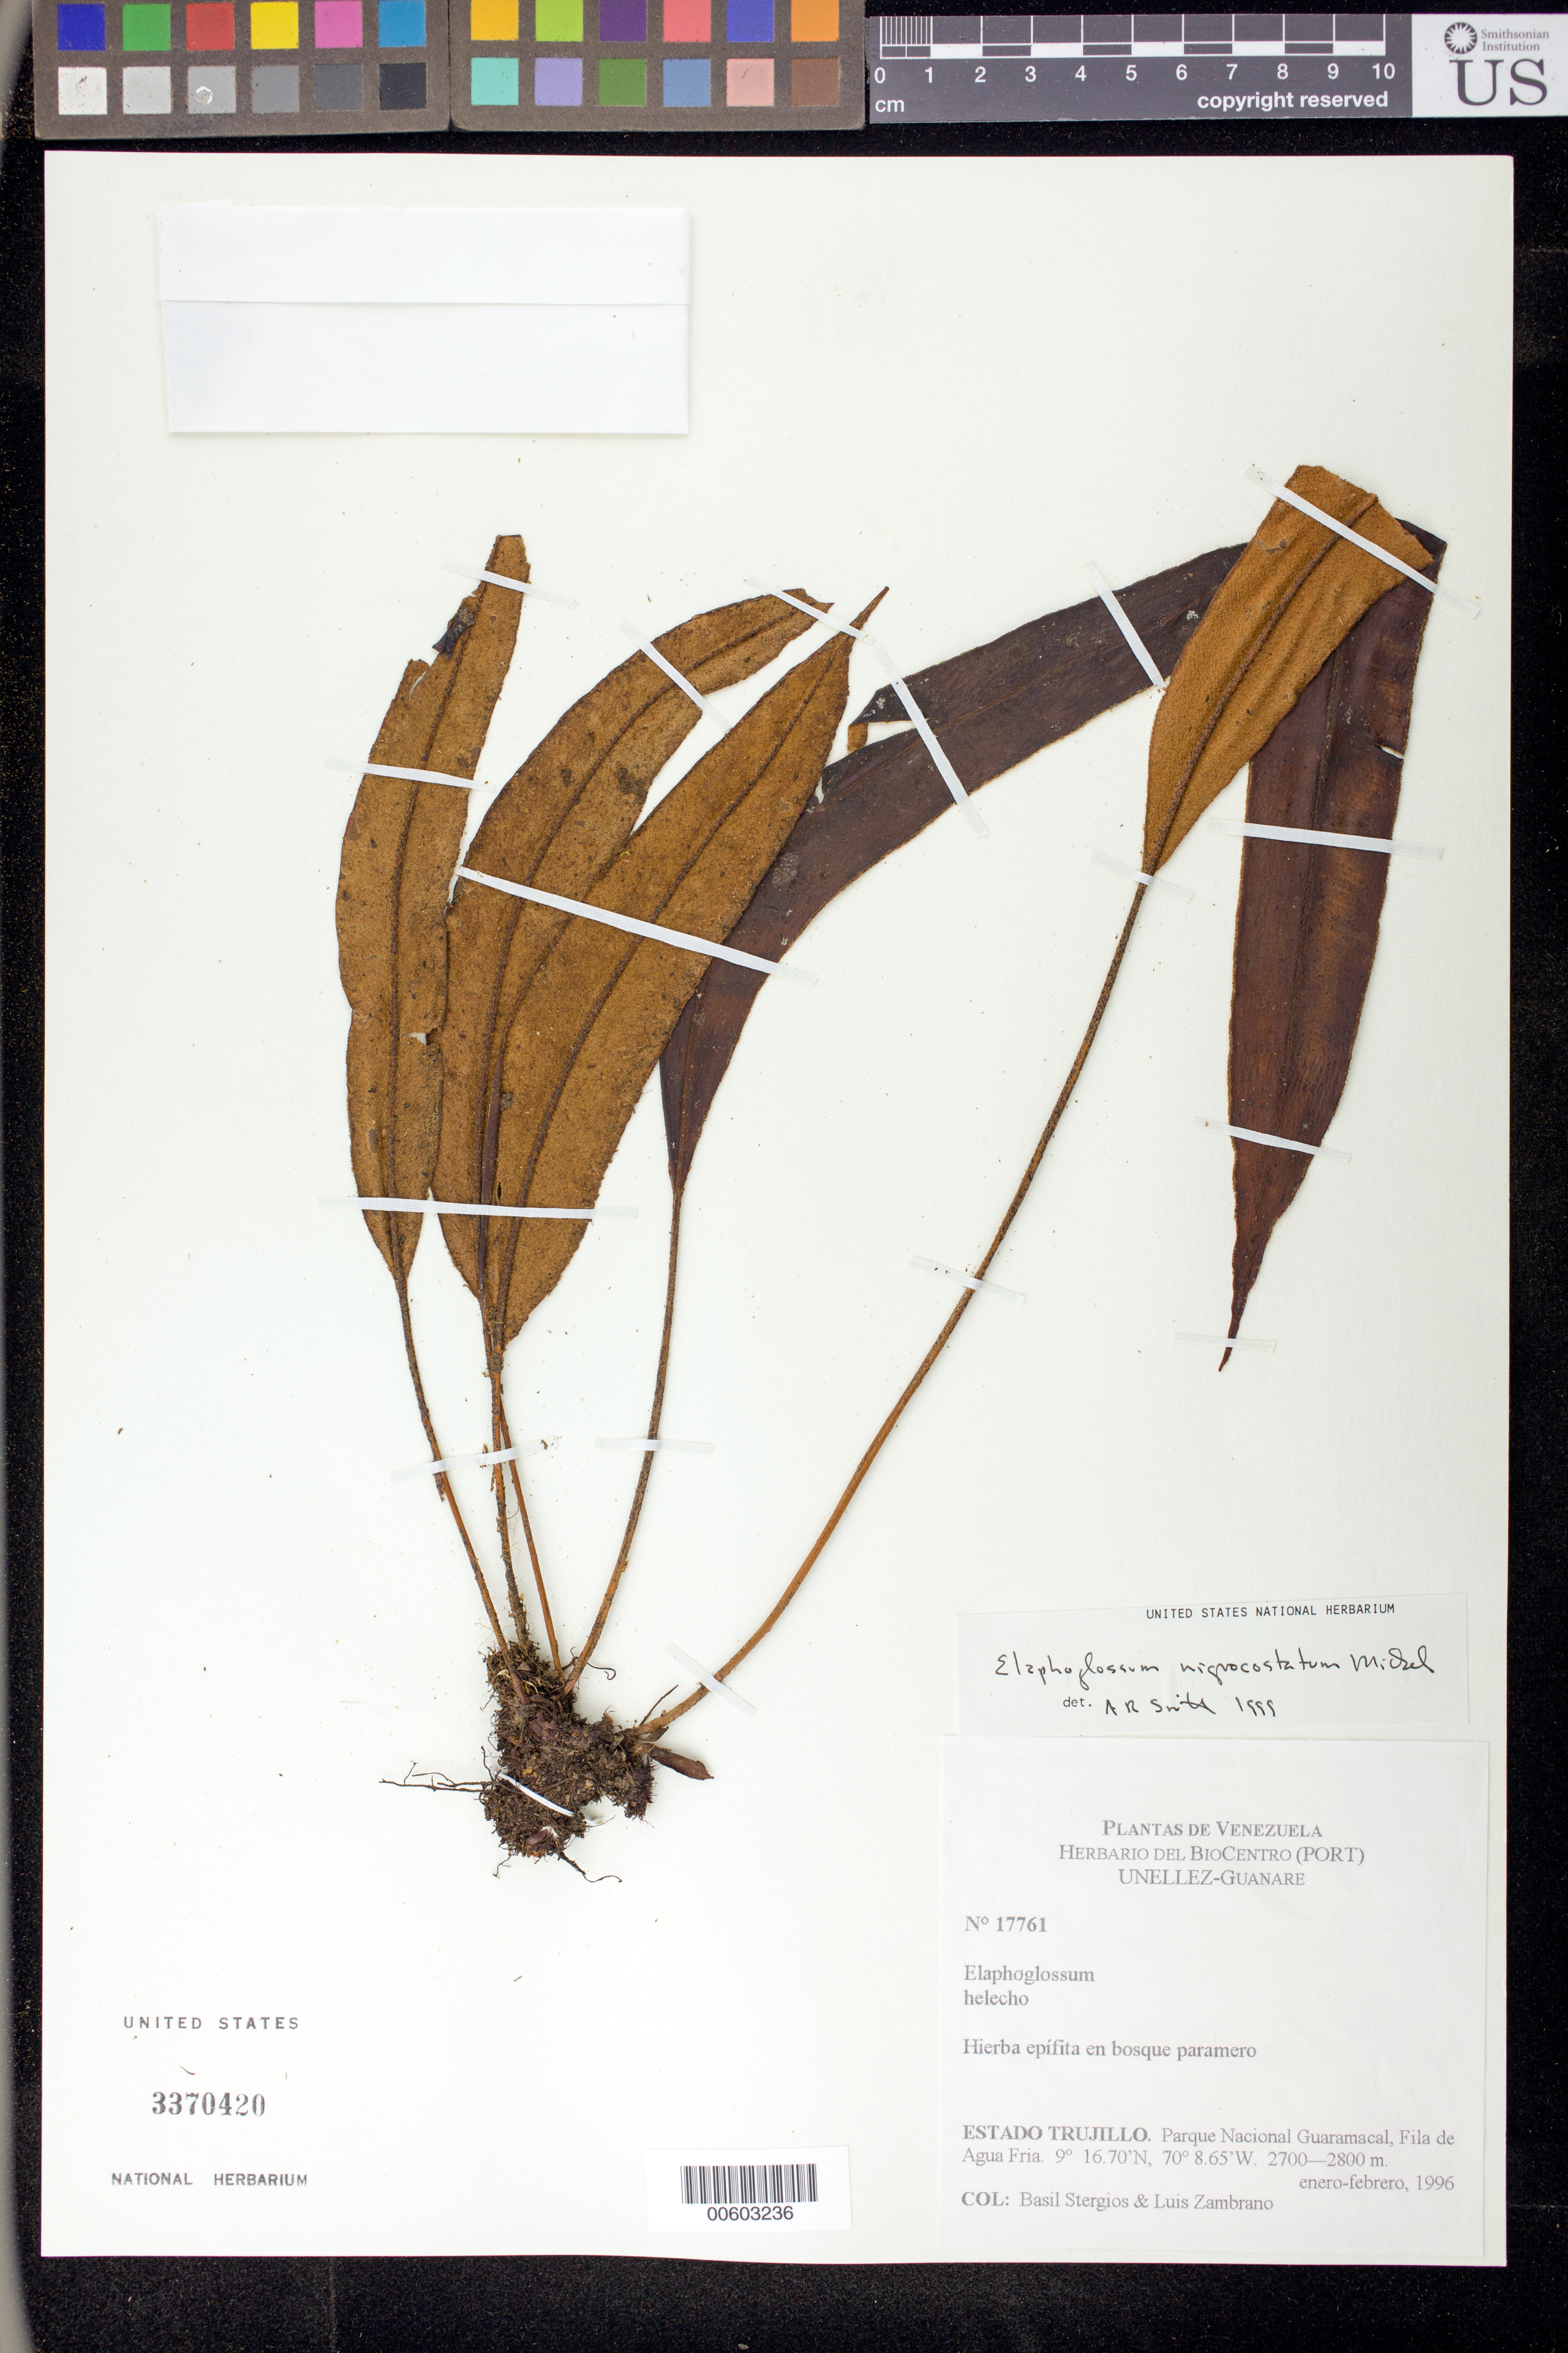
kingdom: Plantae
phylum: Tracheophyta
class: Polypodiopsida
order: Polypodiales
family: Dryopteridaceae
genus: Elaphoglossum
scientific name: Elaphoglossum nigrocostatum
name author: Mickel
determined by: Smith, Alan R., (UC)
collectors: B. G. Stergios & L. Zambrano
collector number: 17761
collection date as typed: Jan 1996 to -- Feb 1996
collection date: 1996-01/1996-02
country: Venezuela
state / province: Trujillo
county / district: Boconó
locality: Parque Nacional Guaramacal, Fila de Agua Fria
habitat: Bosque paramero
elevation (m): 2700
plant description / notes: PORT, UC, US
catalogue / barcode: US 3370420